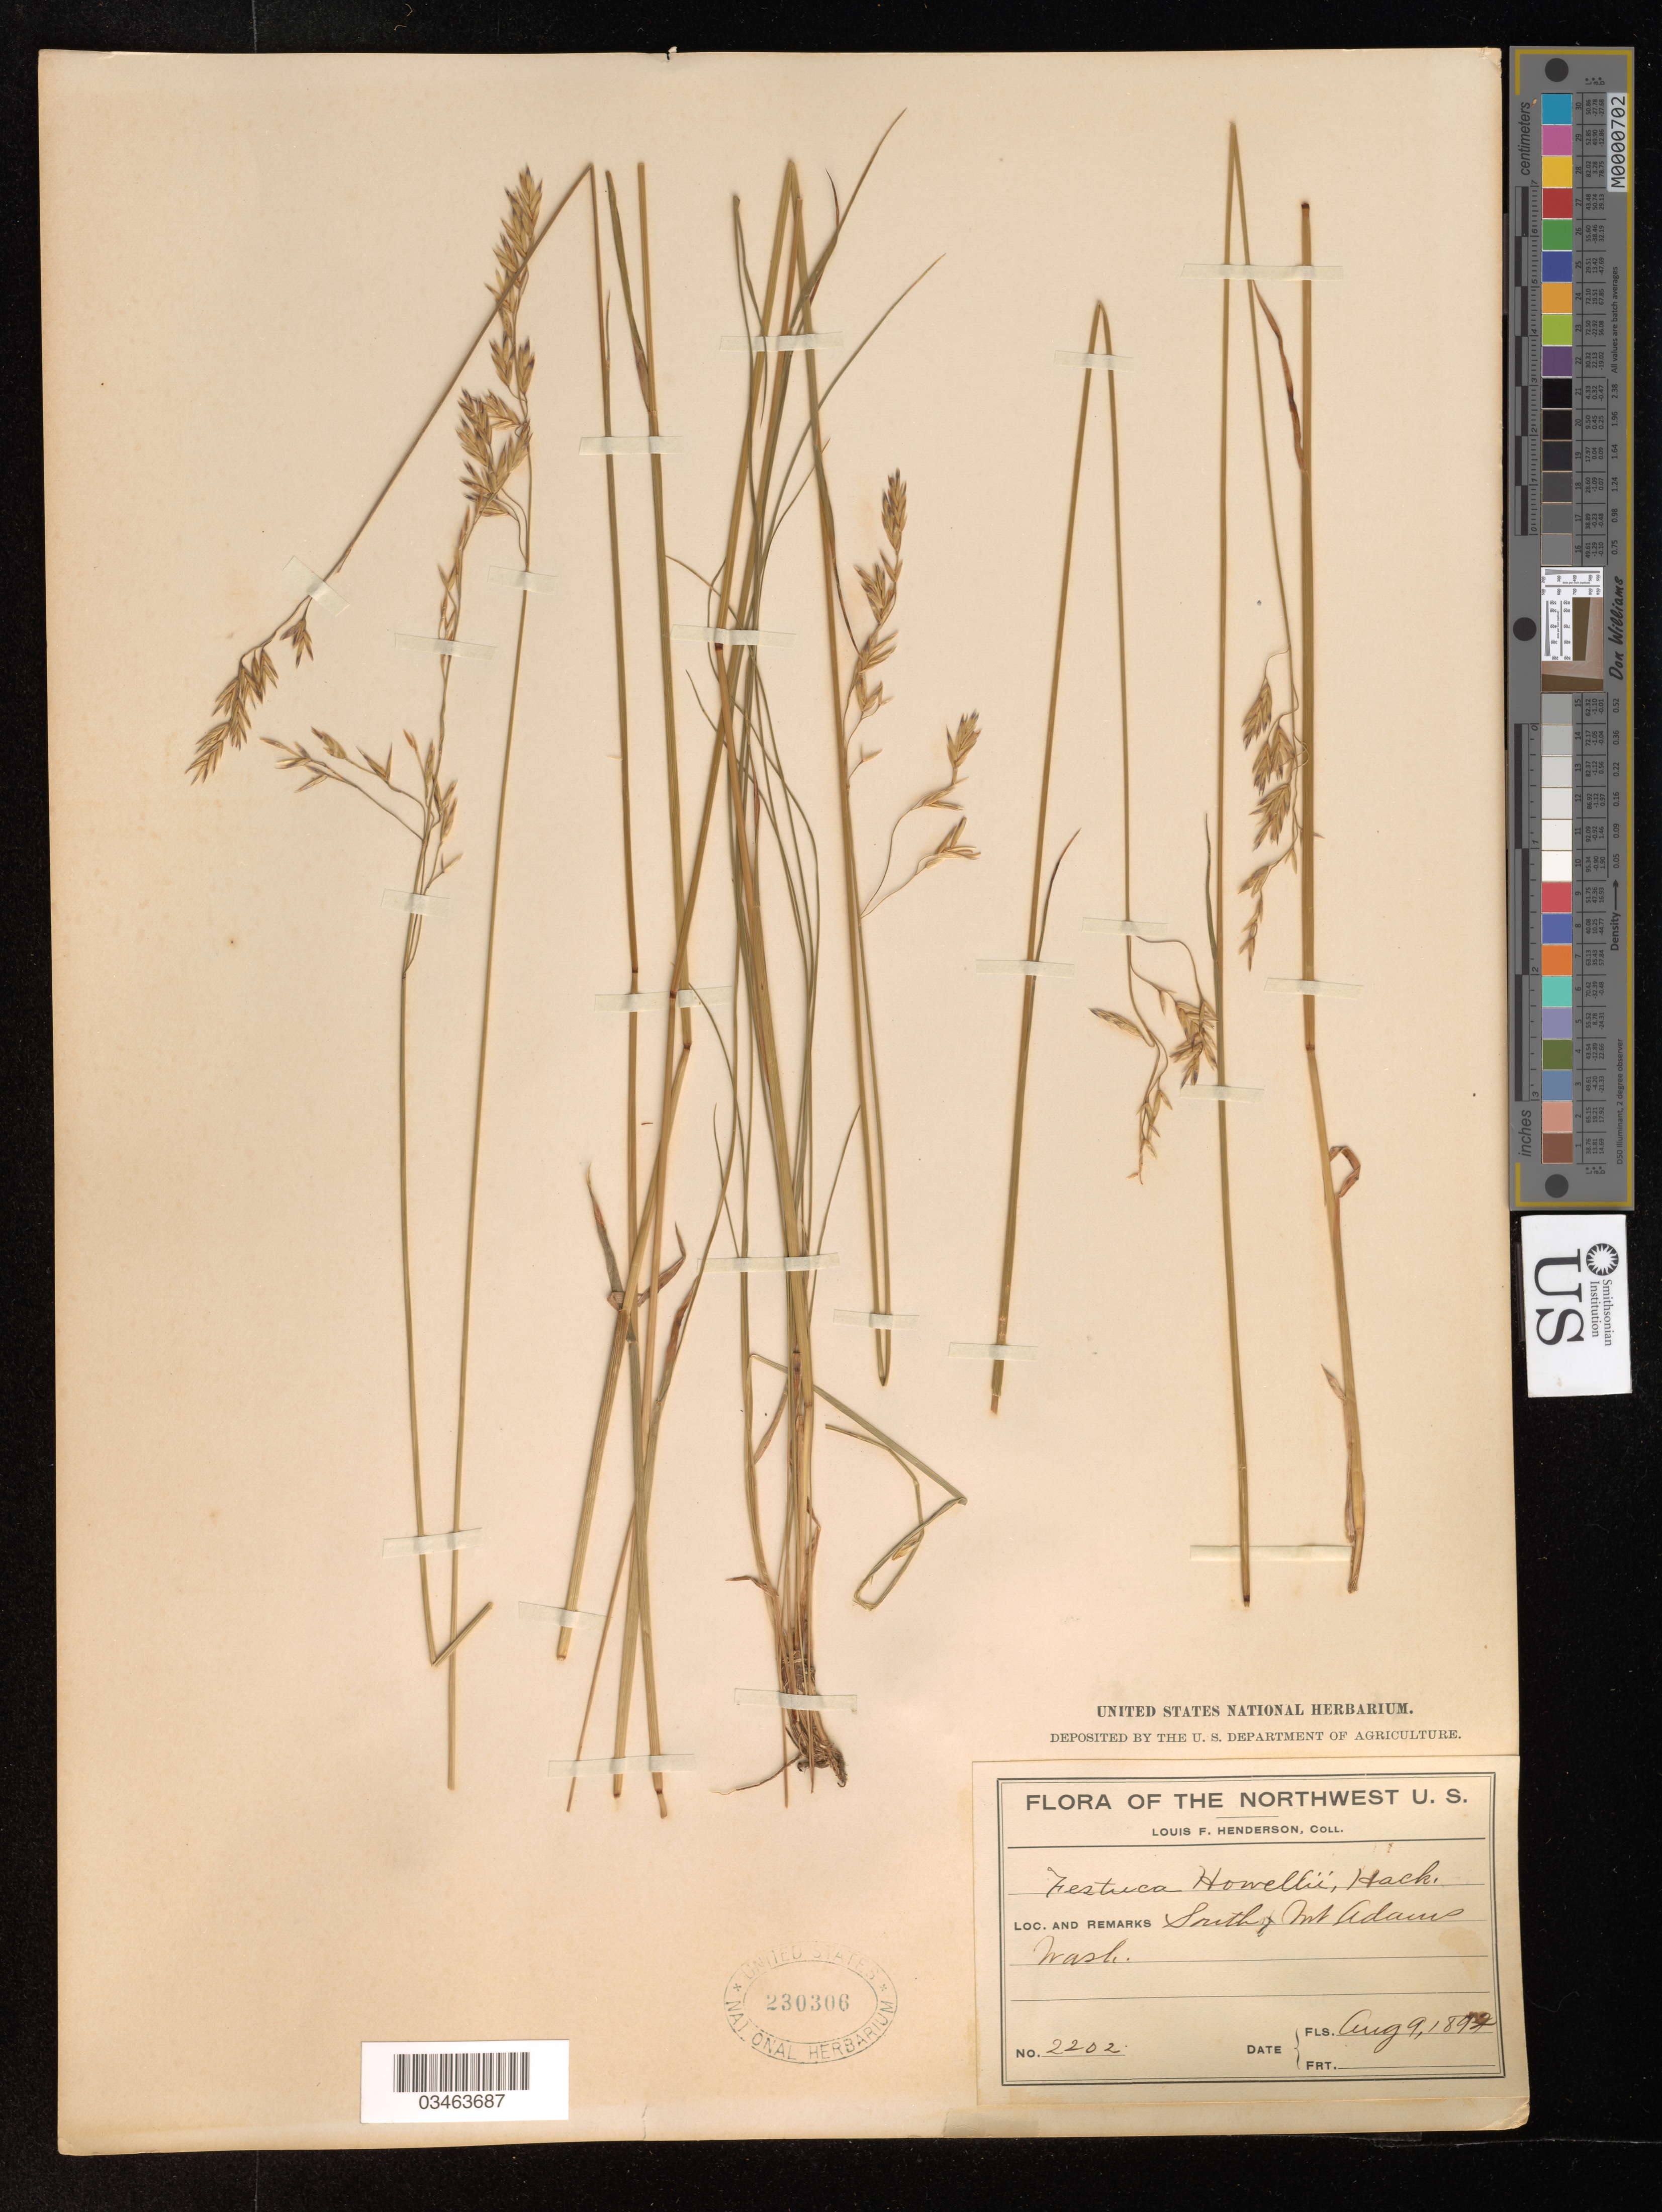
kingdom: Plantae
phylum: Tracheophyta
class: Liliopsida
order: Poales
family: Poaceae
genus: Festuca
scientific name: Festuca howellii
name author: Hack. ex W.J. Beal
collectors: L. F. Henderson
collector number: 2202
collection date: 1894-08-09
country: United States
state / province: Washington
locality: The Northwest U.S. South of Mt. Adams.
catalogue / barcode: US 230306